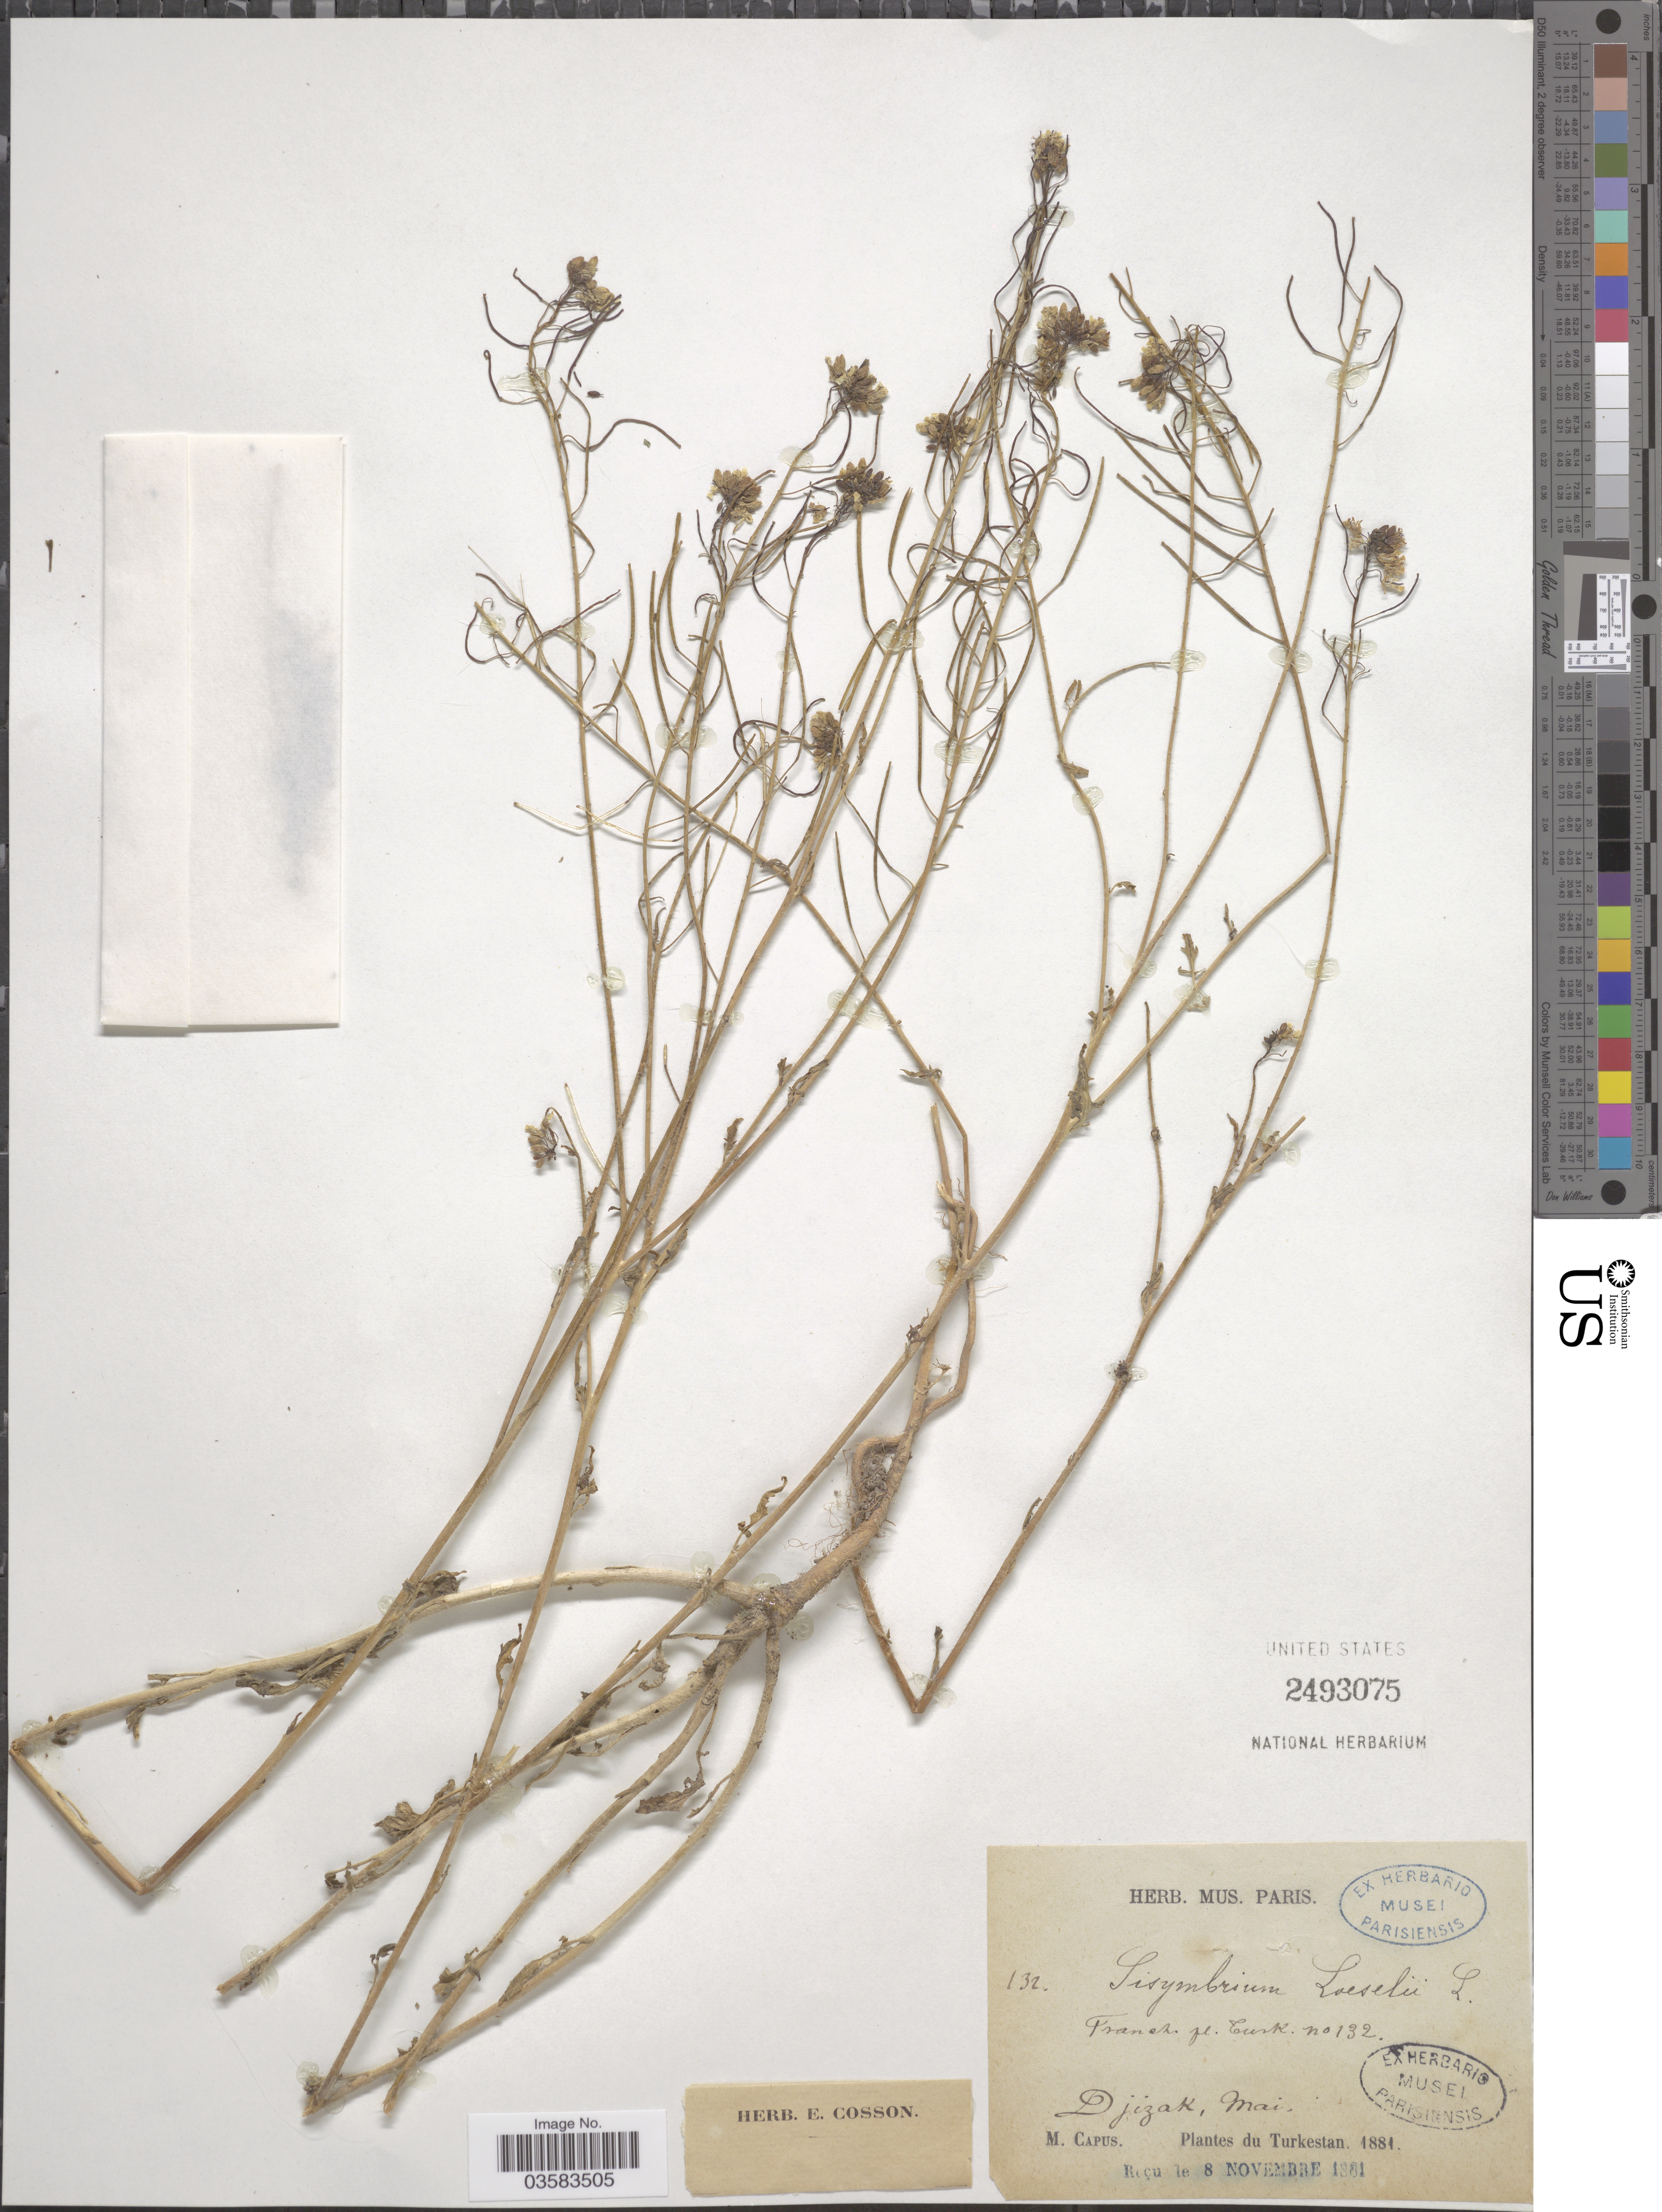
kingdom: Plantae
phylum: Tracheophyta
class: Magnoliopsida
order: Brassicales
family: Brassicaceae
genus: Sisymbrium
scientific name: Sisymbrium loeselii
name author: L.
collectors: M. Capus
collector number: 132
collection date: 1881-05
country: Uzbekistan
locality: Djizak, Turkestan.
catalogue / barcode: US 2493075